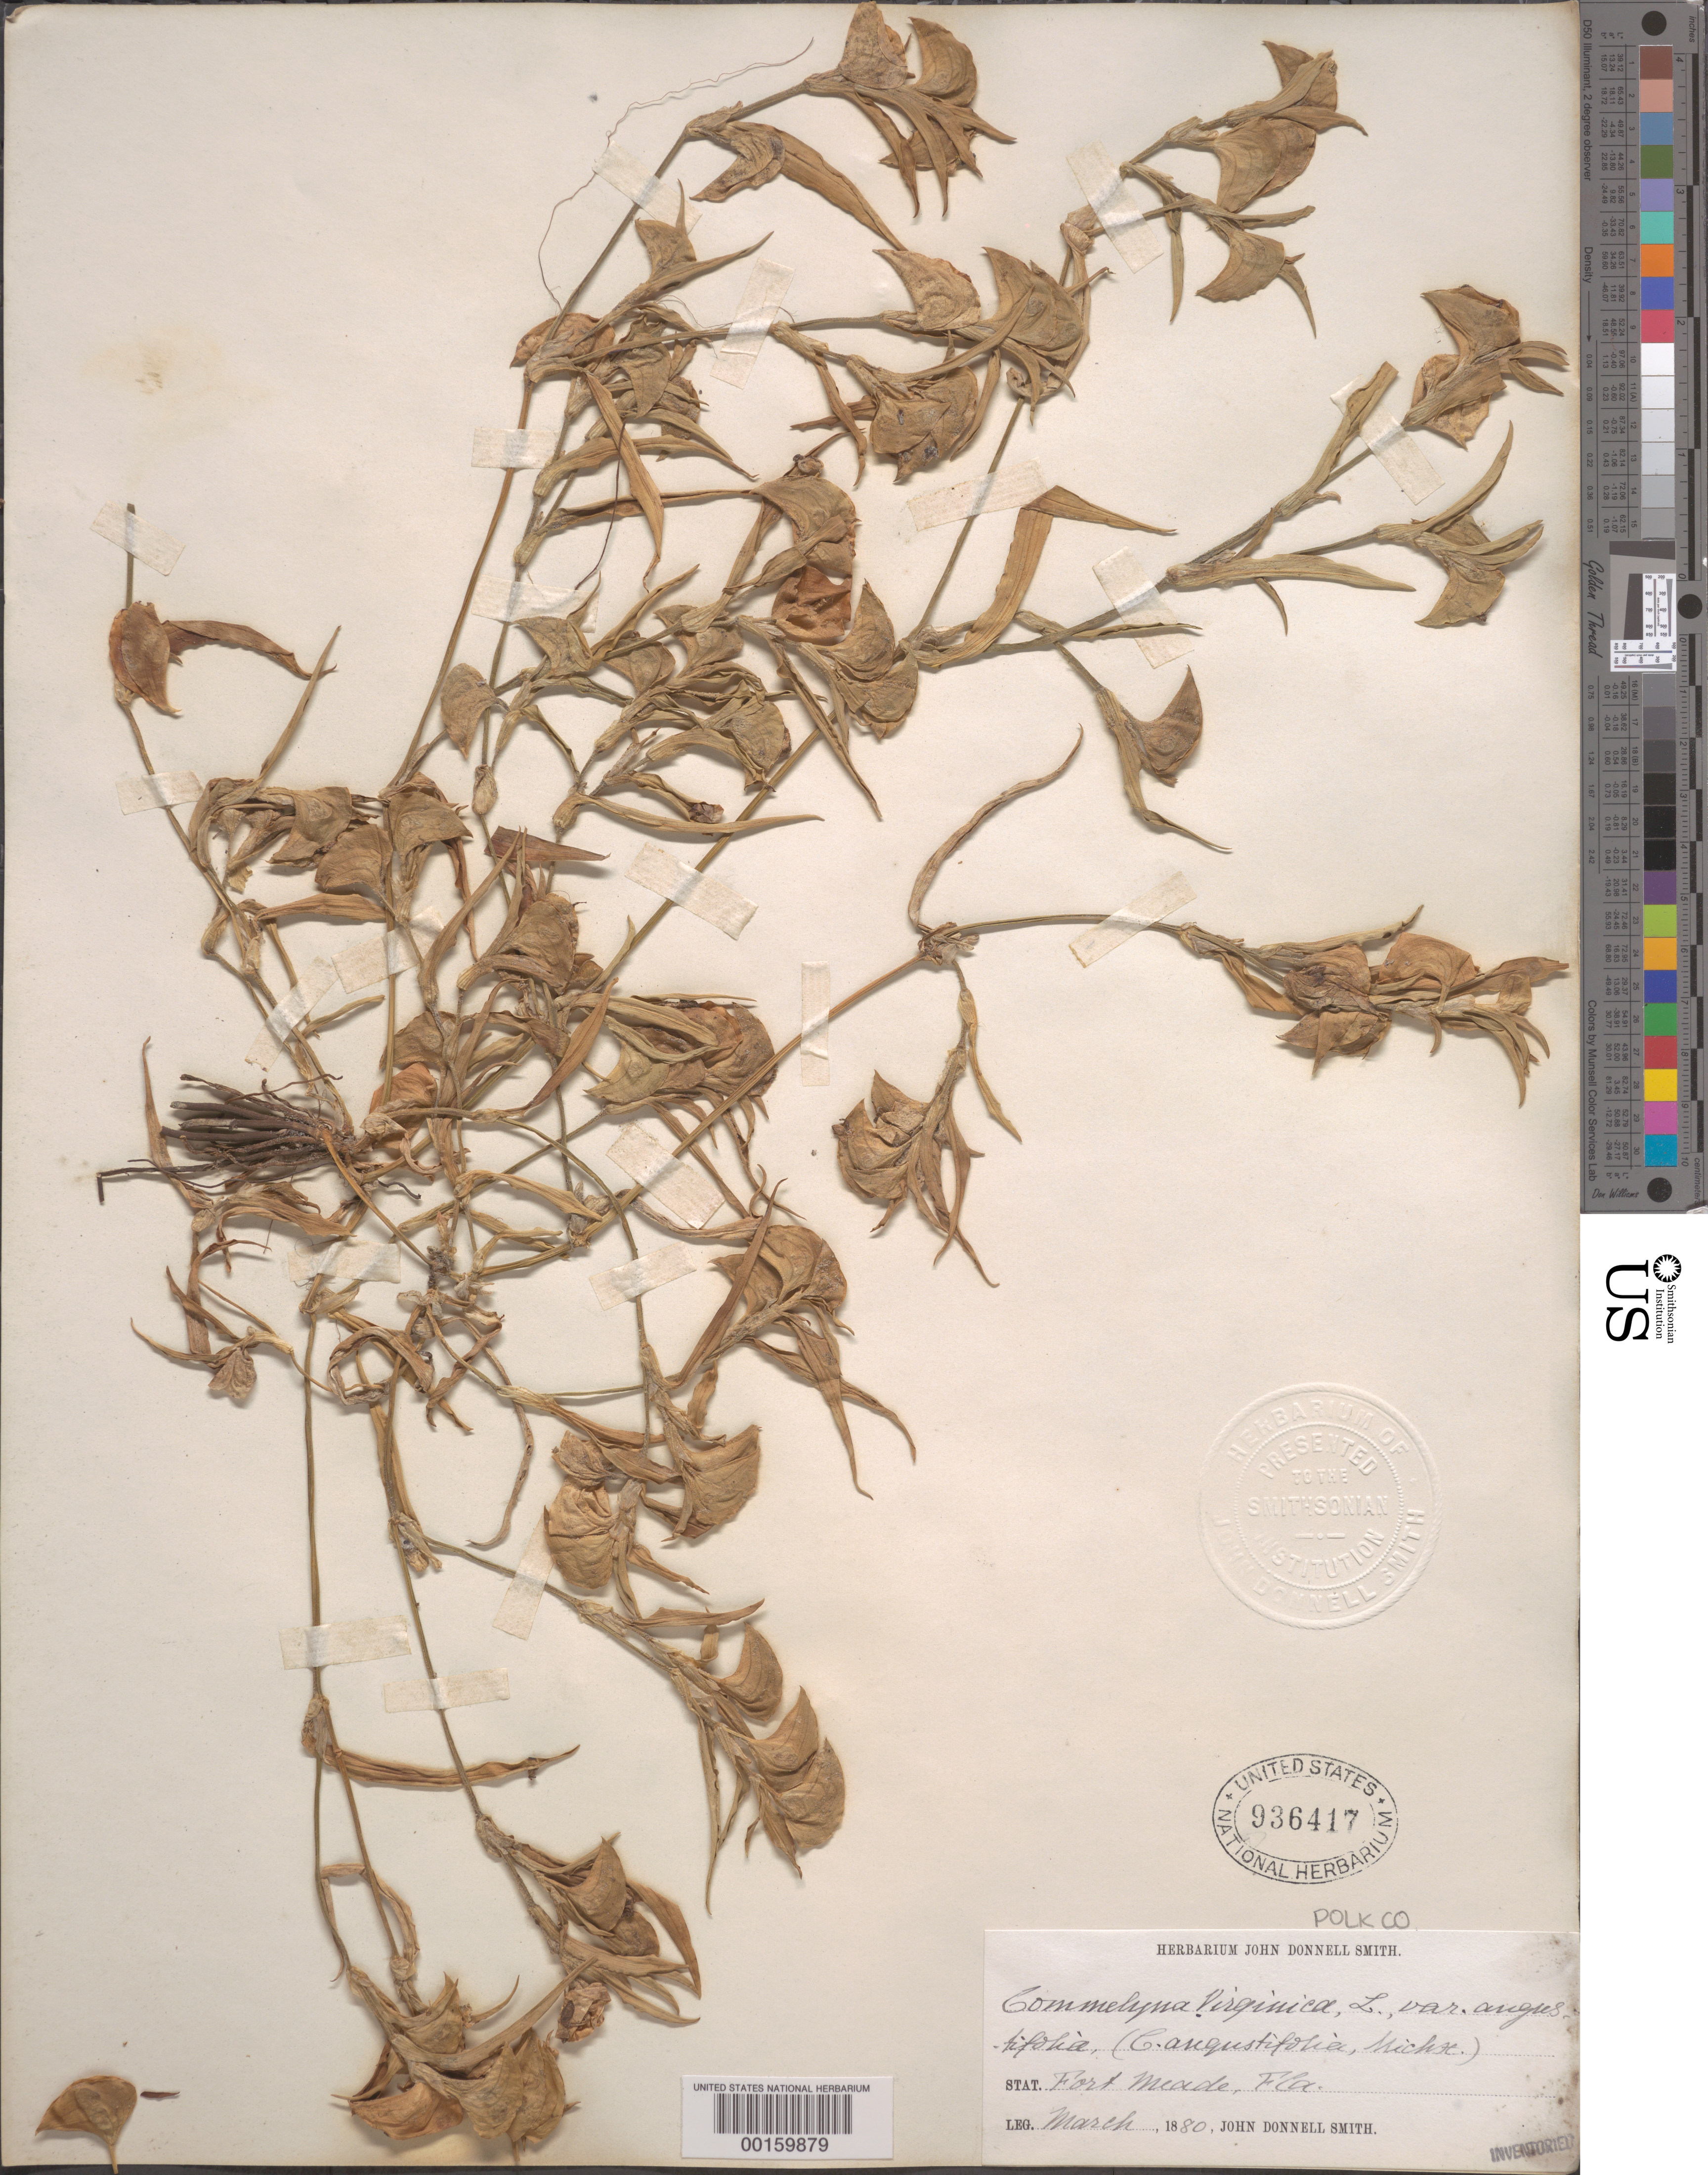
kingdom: Plantae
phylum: Tracheophyta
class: Liliopsida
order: Commelinales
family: Commelinaceae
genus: Commelina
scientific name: Commelina erecta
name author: L.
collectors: J. Donnell Smith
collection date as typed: Mar 1880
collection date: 1880-03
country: United States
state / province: Florida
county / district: Polk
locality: Ft. meade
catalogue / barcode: US 936417